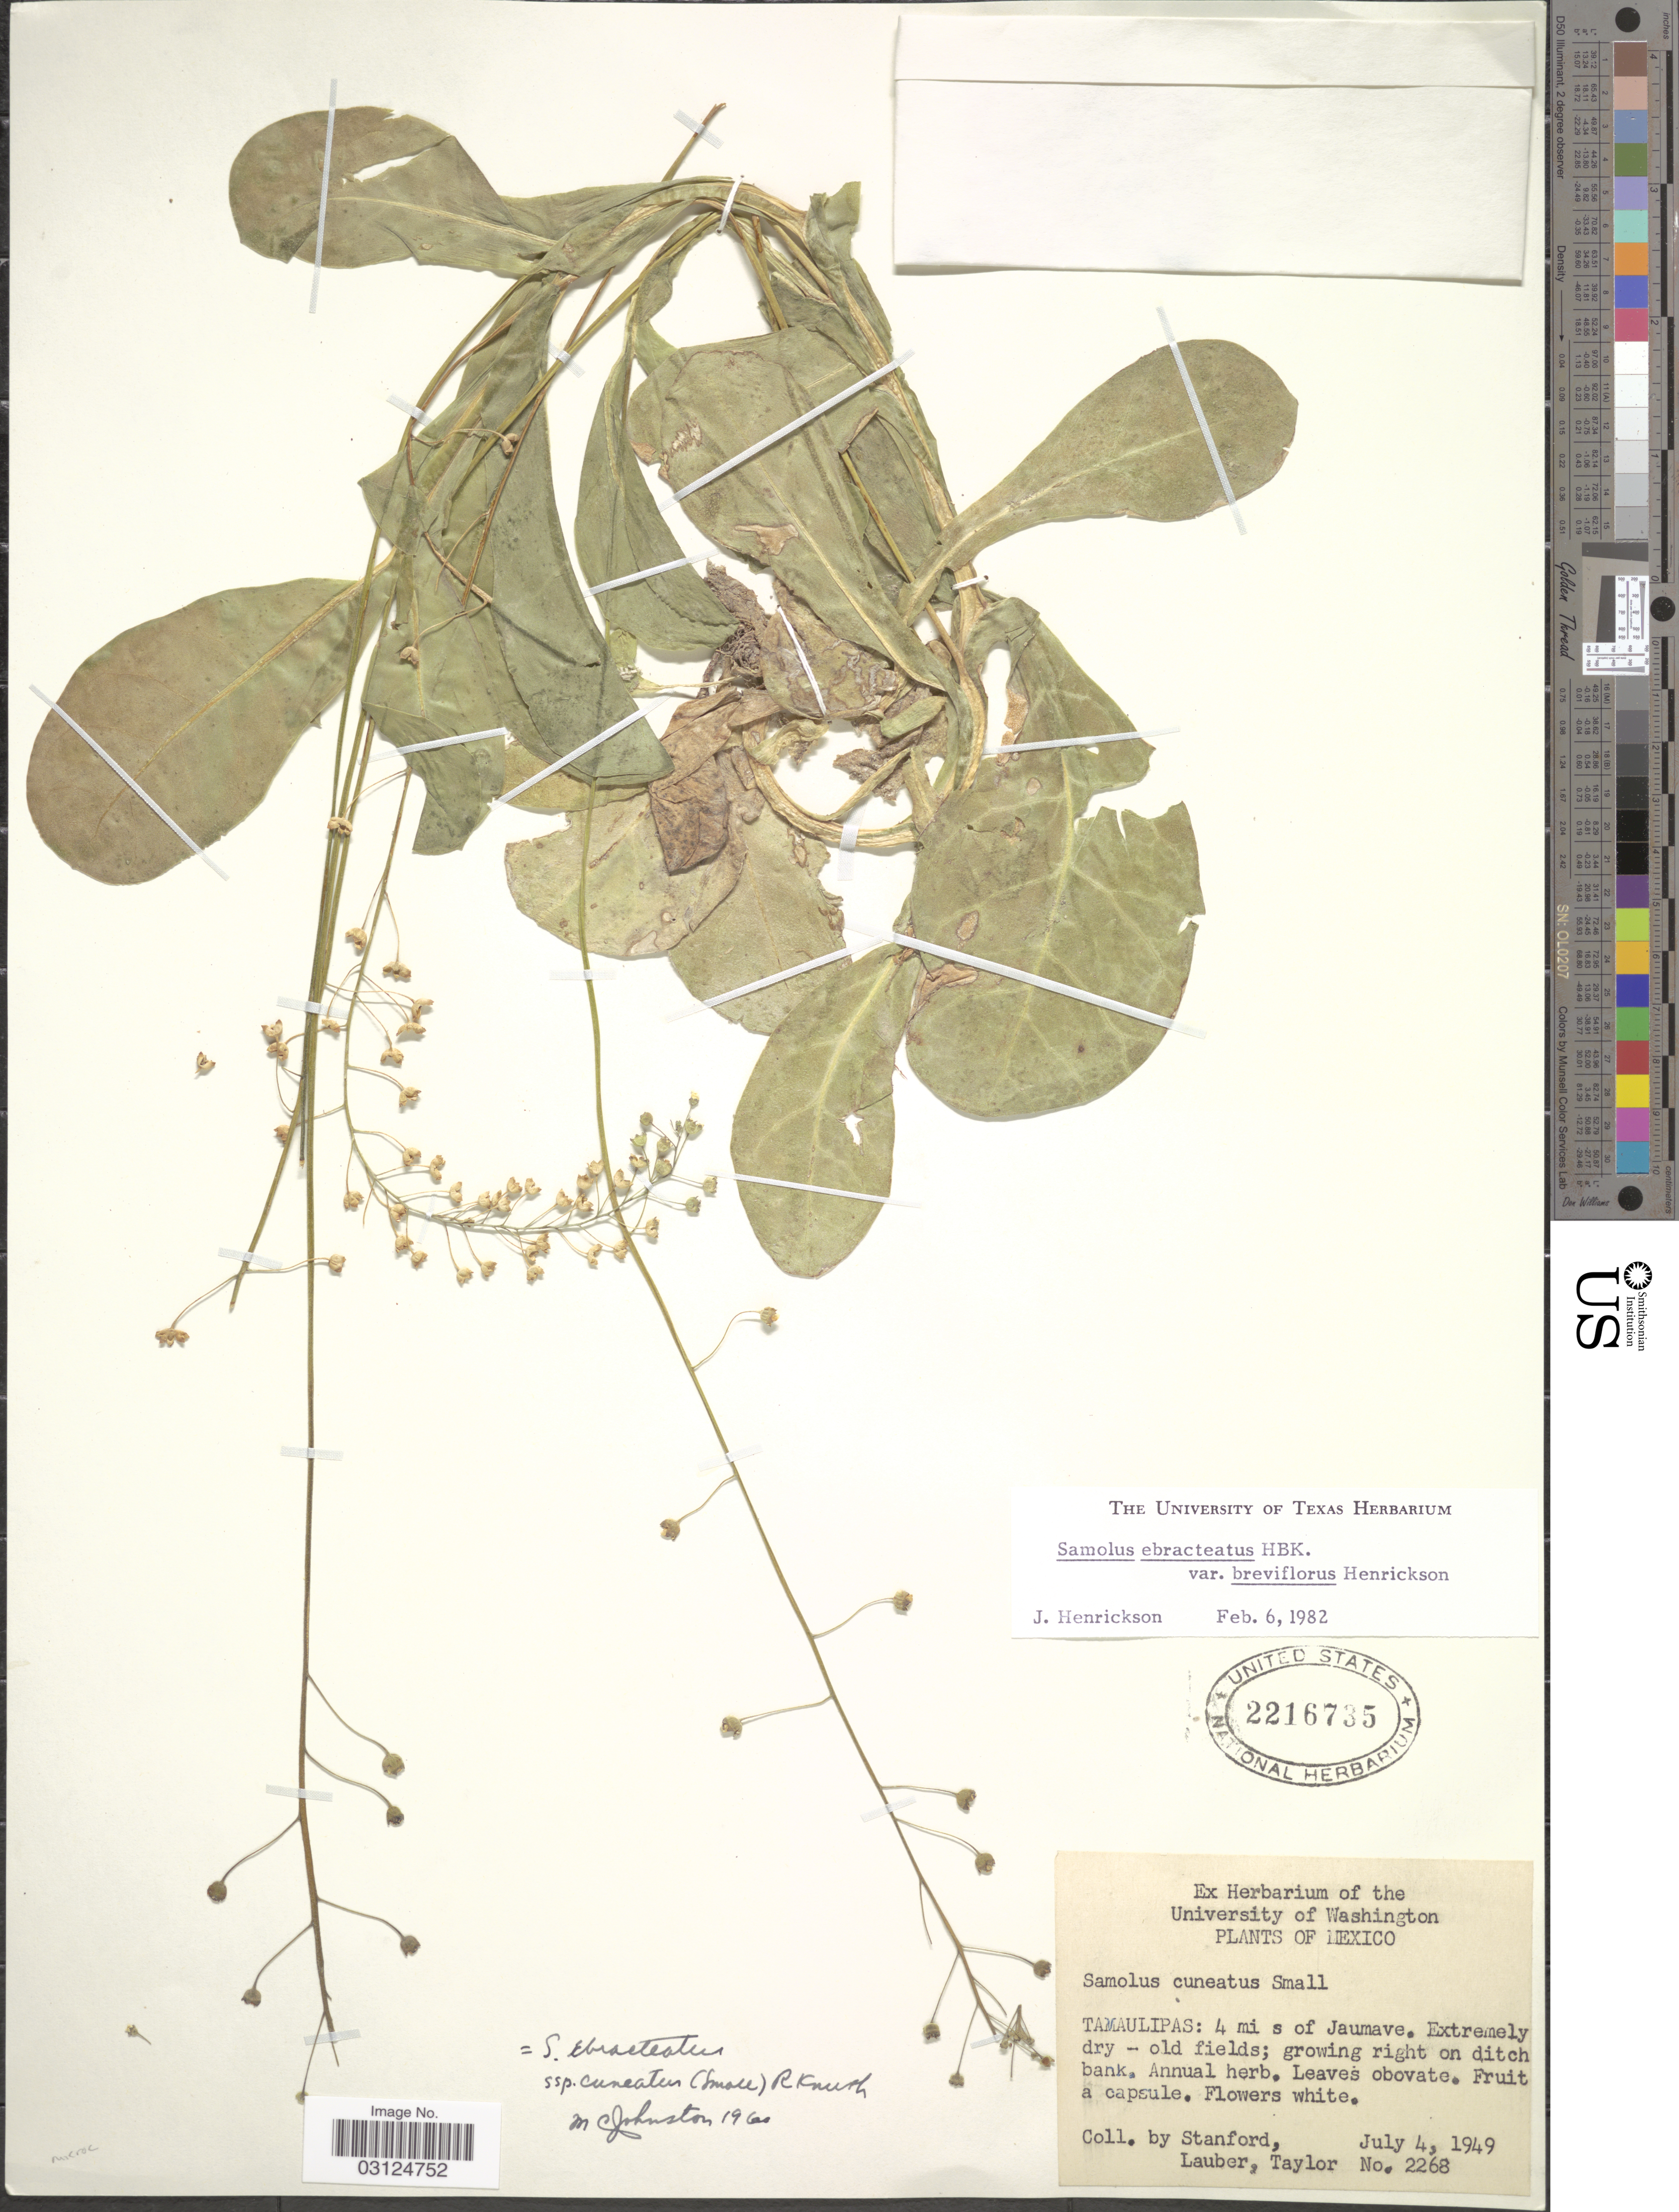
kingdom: Plantae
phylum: Tracheophyta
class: Magnoliopsida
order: Ericales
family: Primulaceae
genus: Samolus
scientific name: Samolus ebracteatus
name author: Kunth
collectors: -. Stanford, -. Lauber & -. Taylor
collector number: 2268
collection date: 1949-07-04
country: Mexico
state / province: Tamaulipas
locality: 4 mi s of Jaumave.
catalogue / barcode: US 2216735